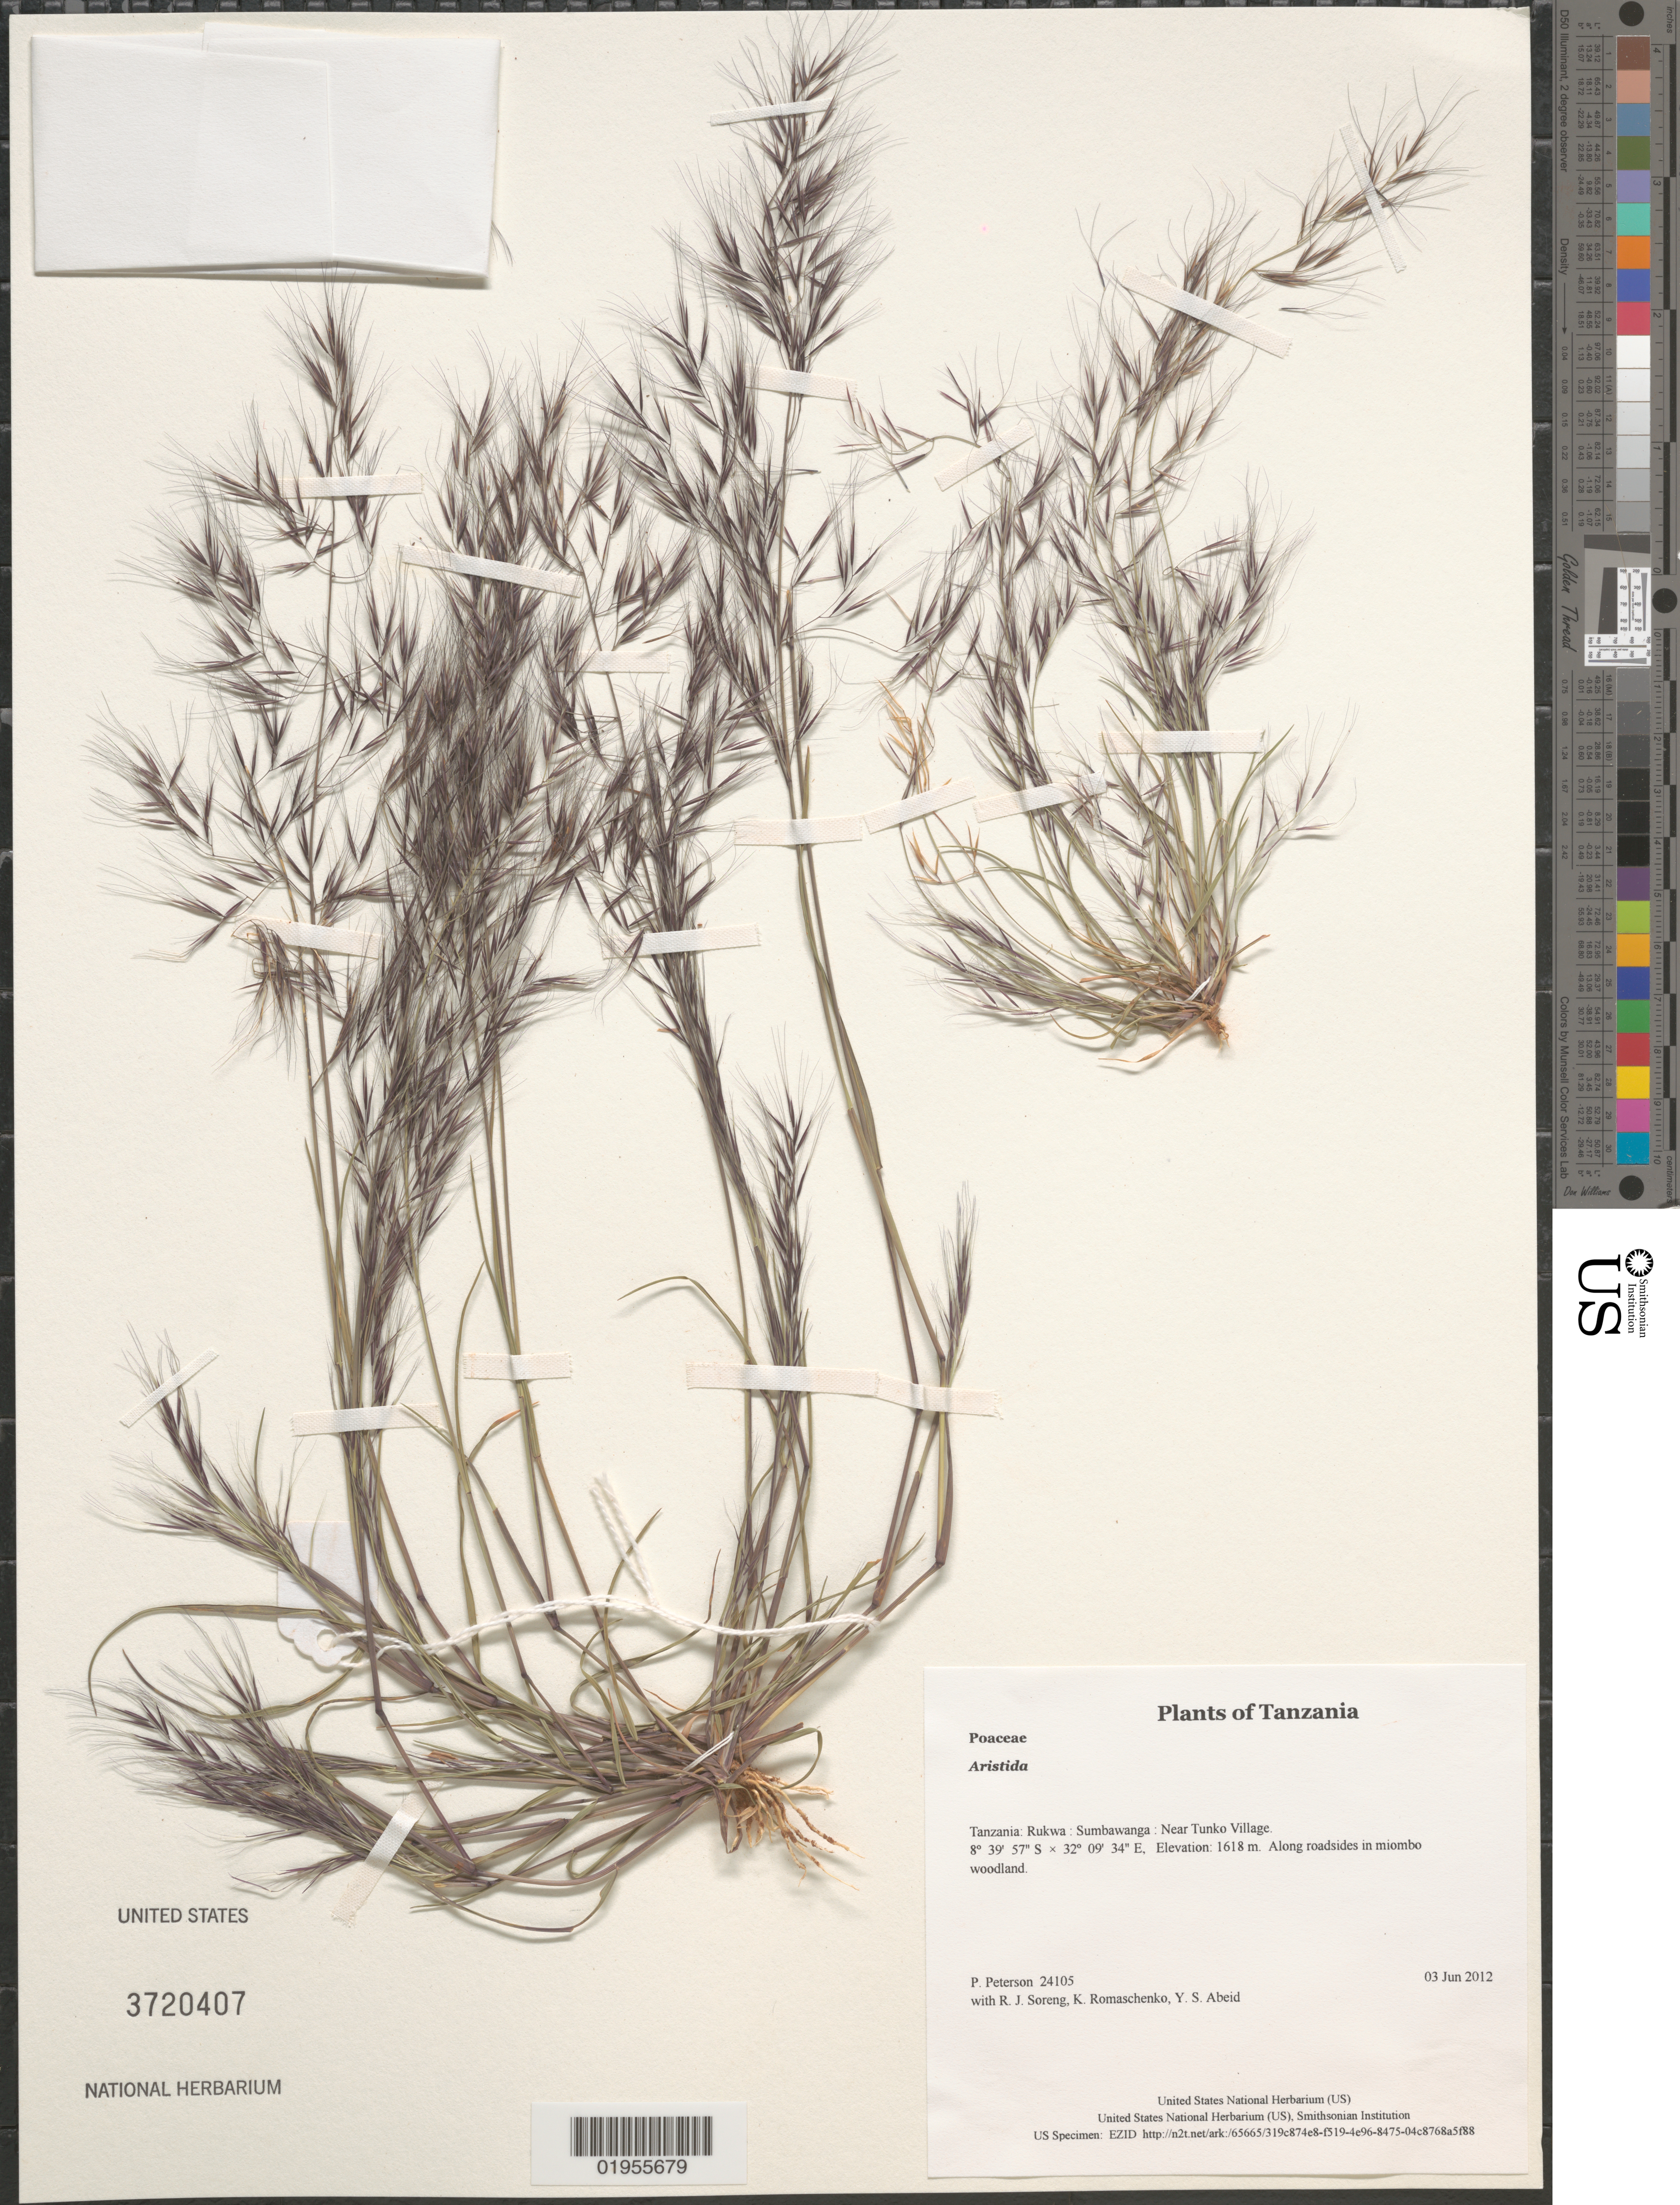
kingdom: Plantae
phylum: Tracheophyta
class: Liliopsida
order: Poales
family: Poaceae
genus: Aristida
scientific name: Aristida sp.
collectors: P. M. Peterson, R. J. Soreng, K. Romaschenko & Y. Abeid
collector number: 24105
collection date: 2012-06-03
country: Tanzania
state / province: Rukwa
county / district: Sumbawanga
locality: Near Tunko Village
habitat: Along roadsides in miombo woodland.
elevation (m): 1618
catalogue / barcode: US 3720407